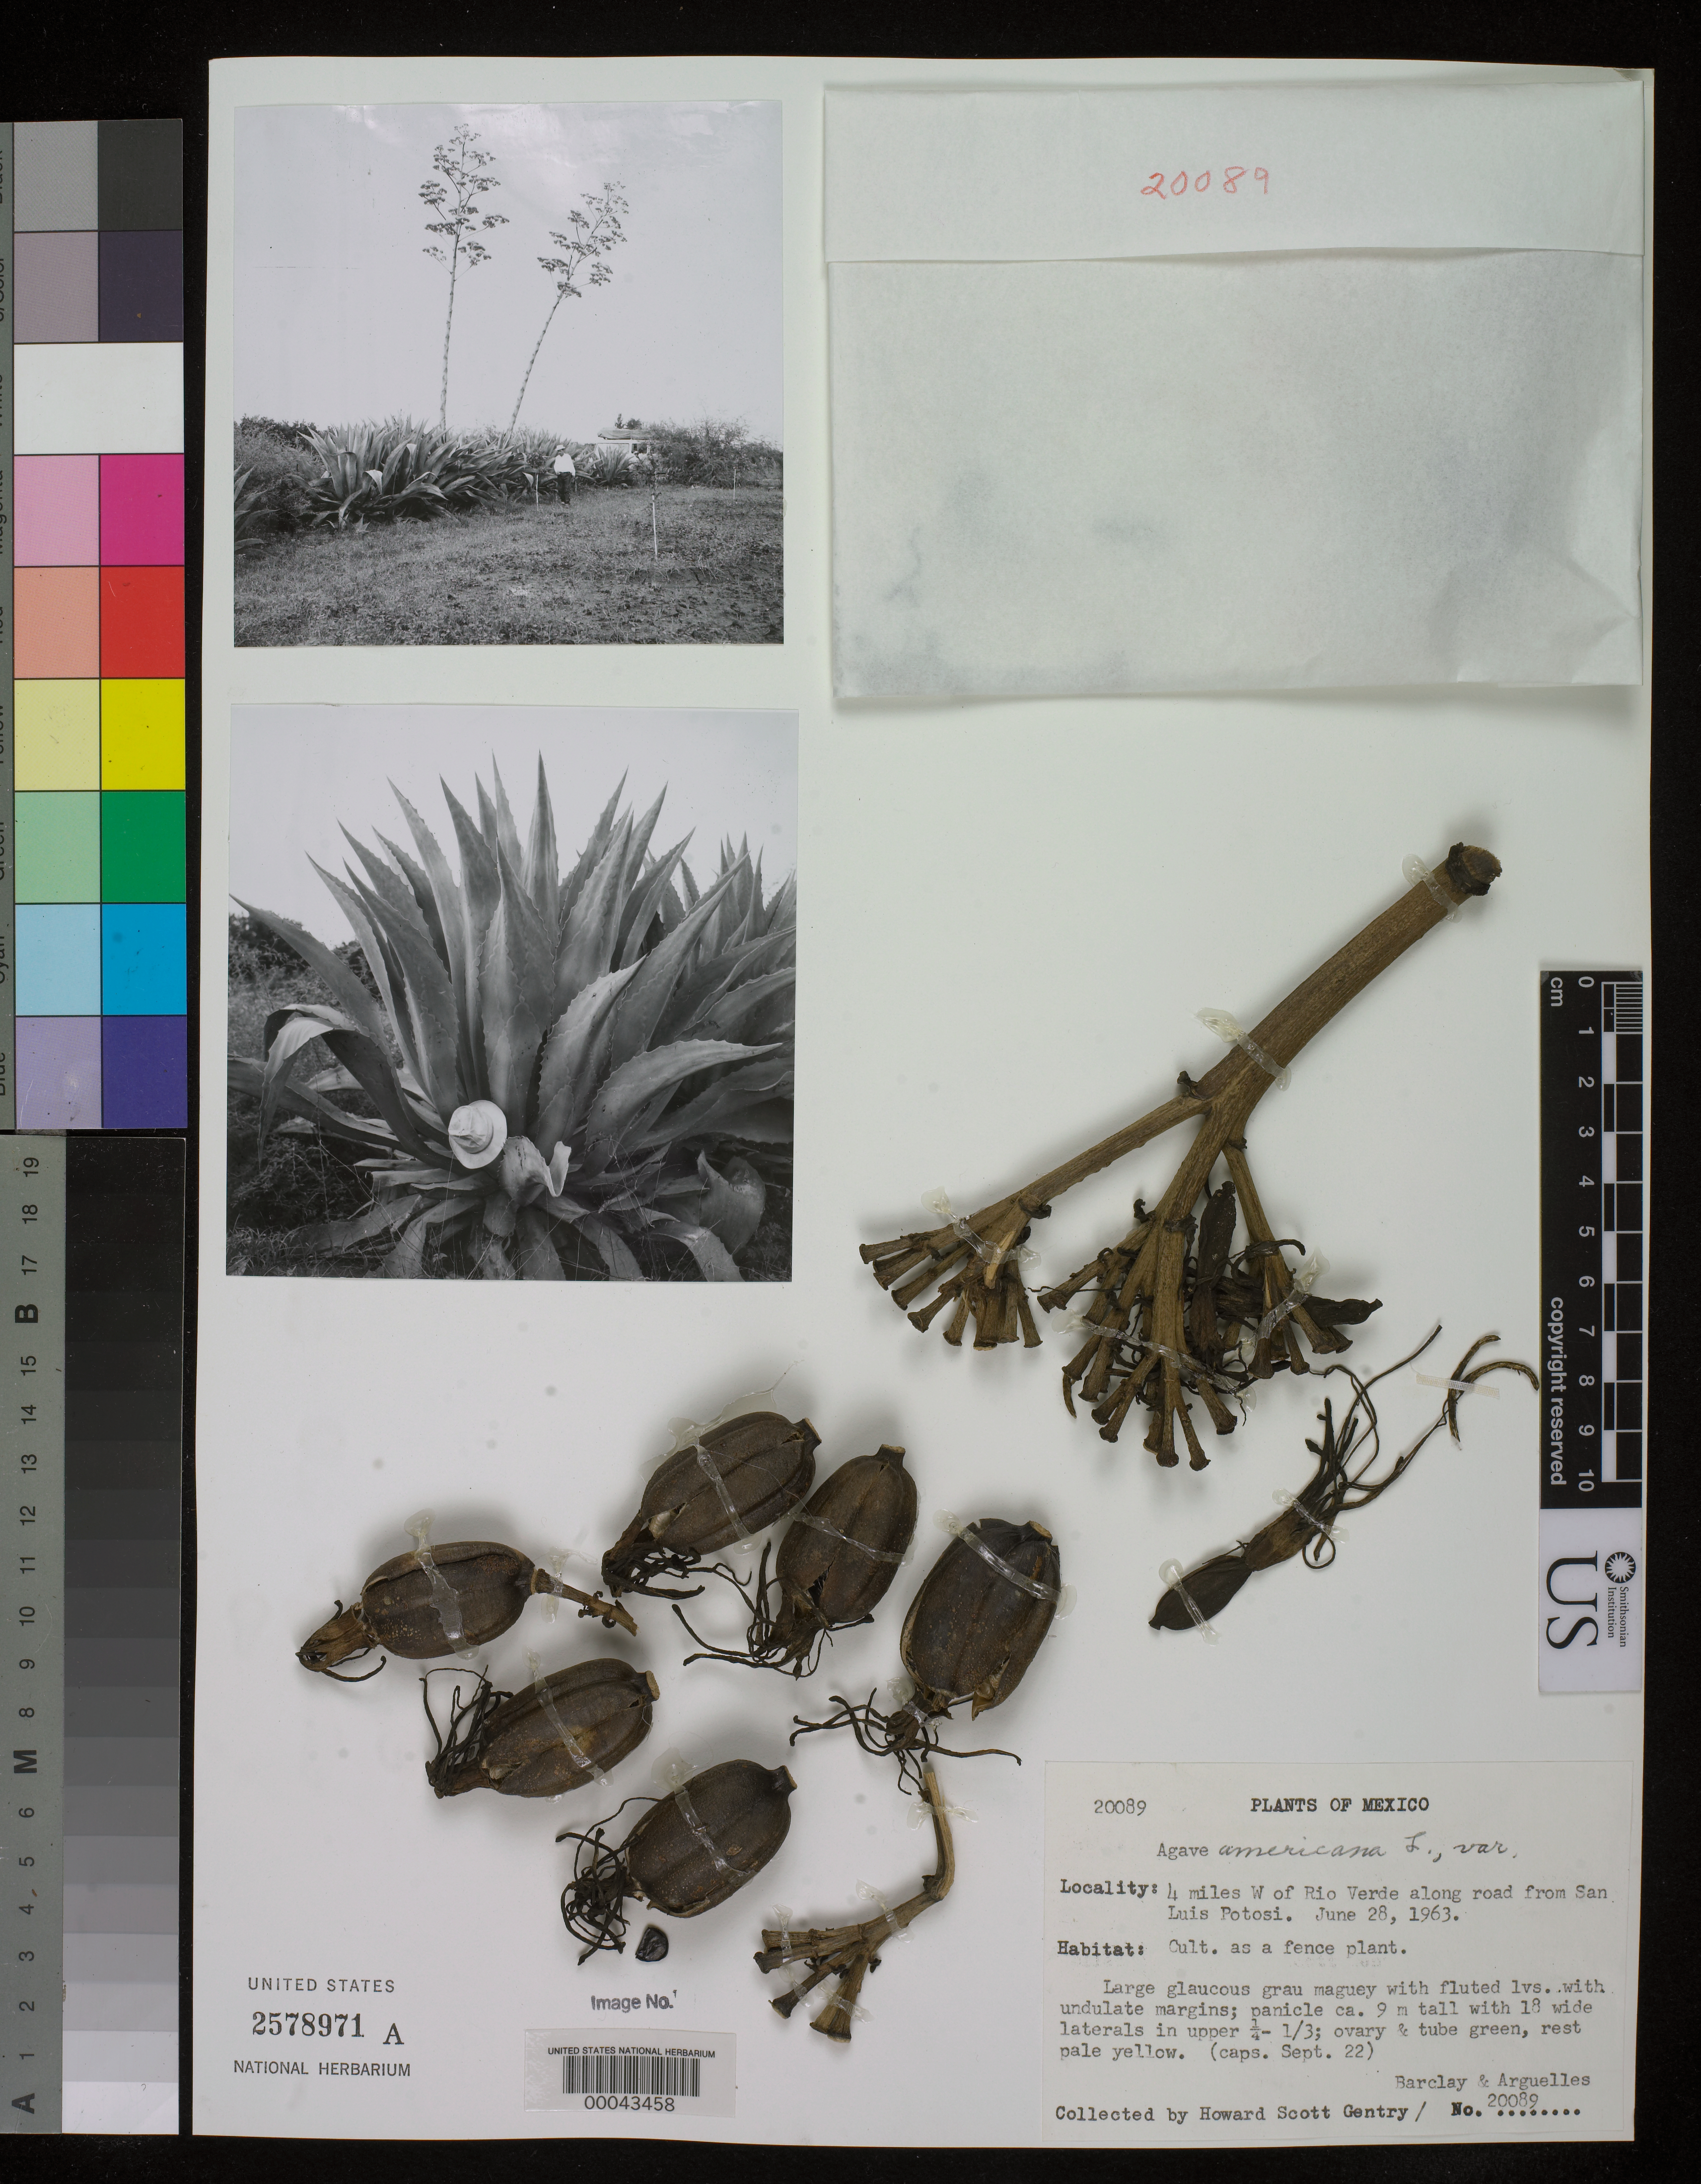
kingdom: Plantae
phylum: Tracheophyta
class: Liliopsida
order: Asparagales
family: Asparagaceae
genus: Agave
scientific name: Agave americana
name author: L.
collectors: H. S. Gentry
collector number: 20089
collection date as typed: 28 Jun 1963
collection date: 1963-06-28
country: Mexico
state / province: San Luis Potosí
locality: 4 mi W of Rio Verde along road from San Luis Potosi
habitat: Cultivated as fence plant.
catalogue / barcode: US 2578971A